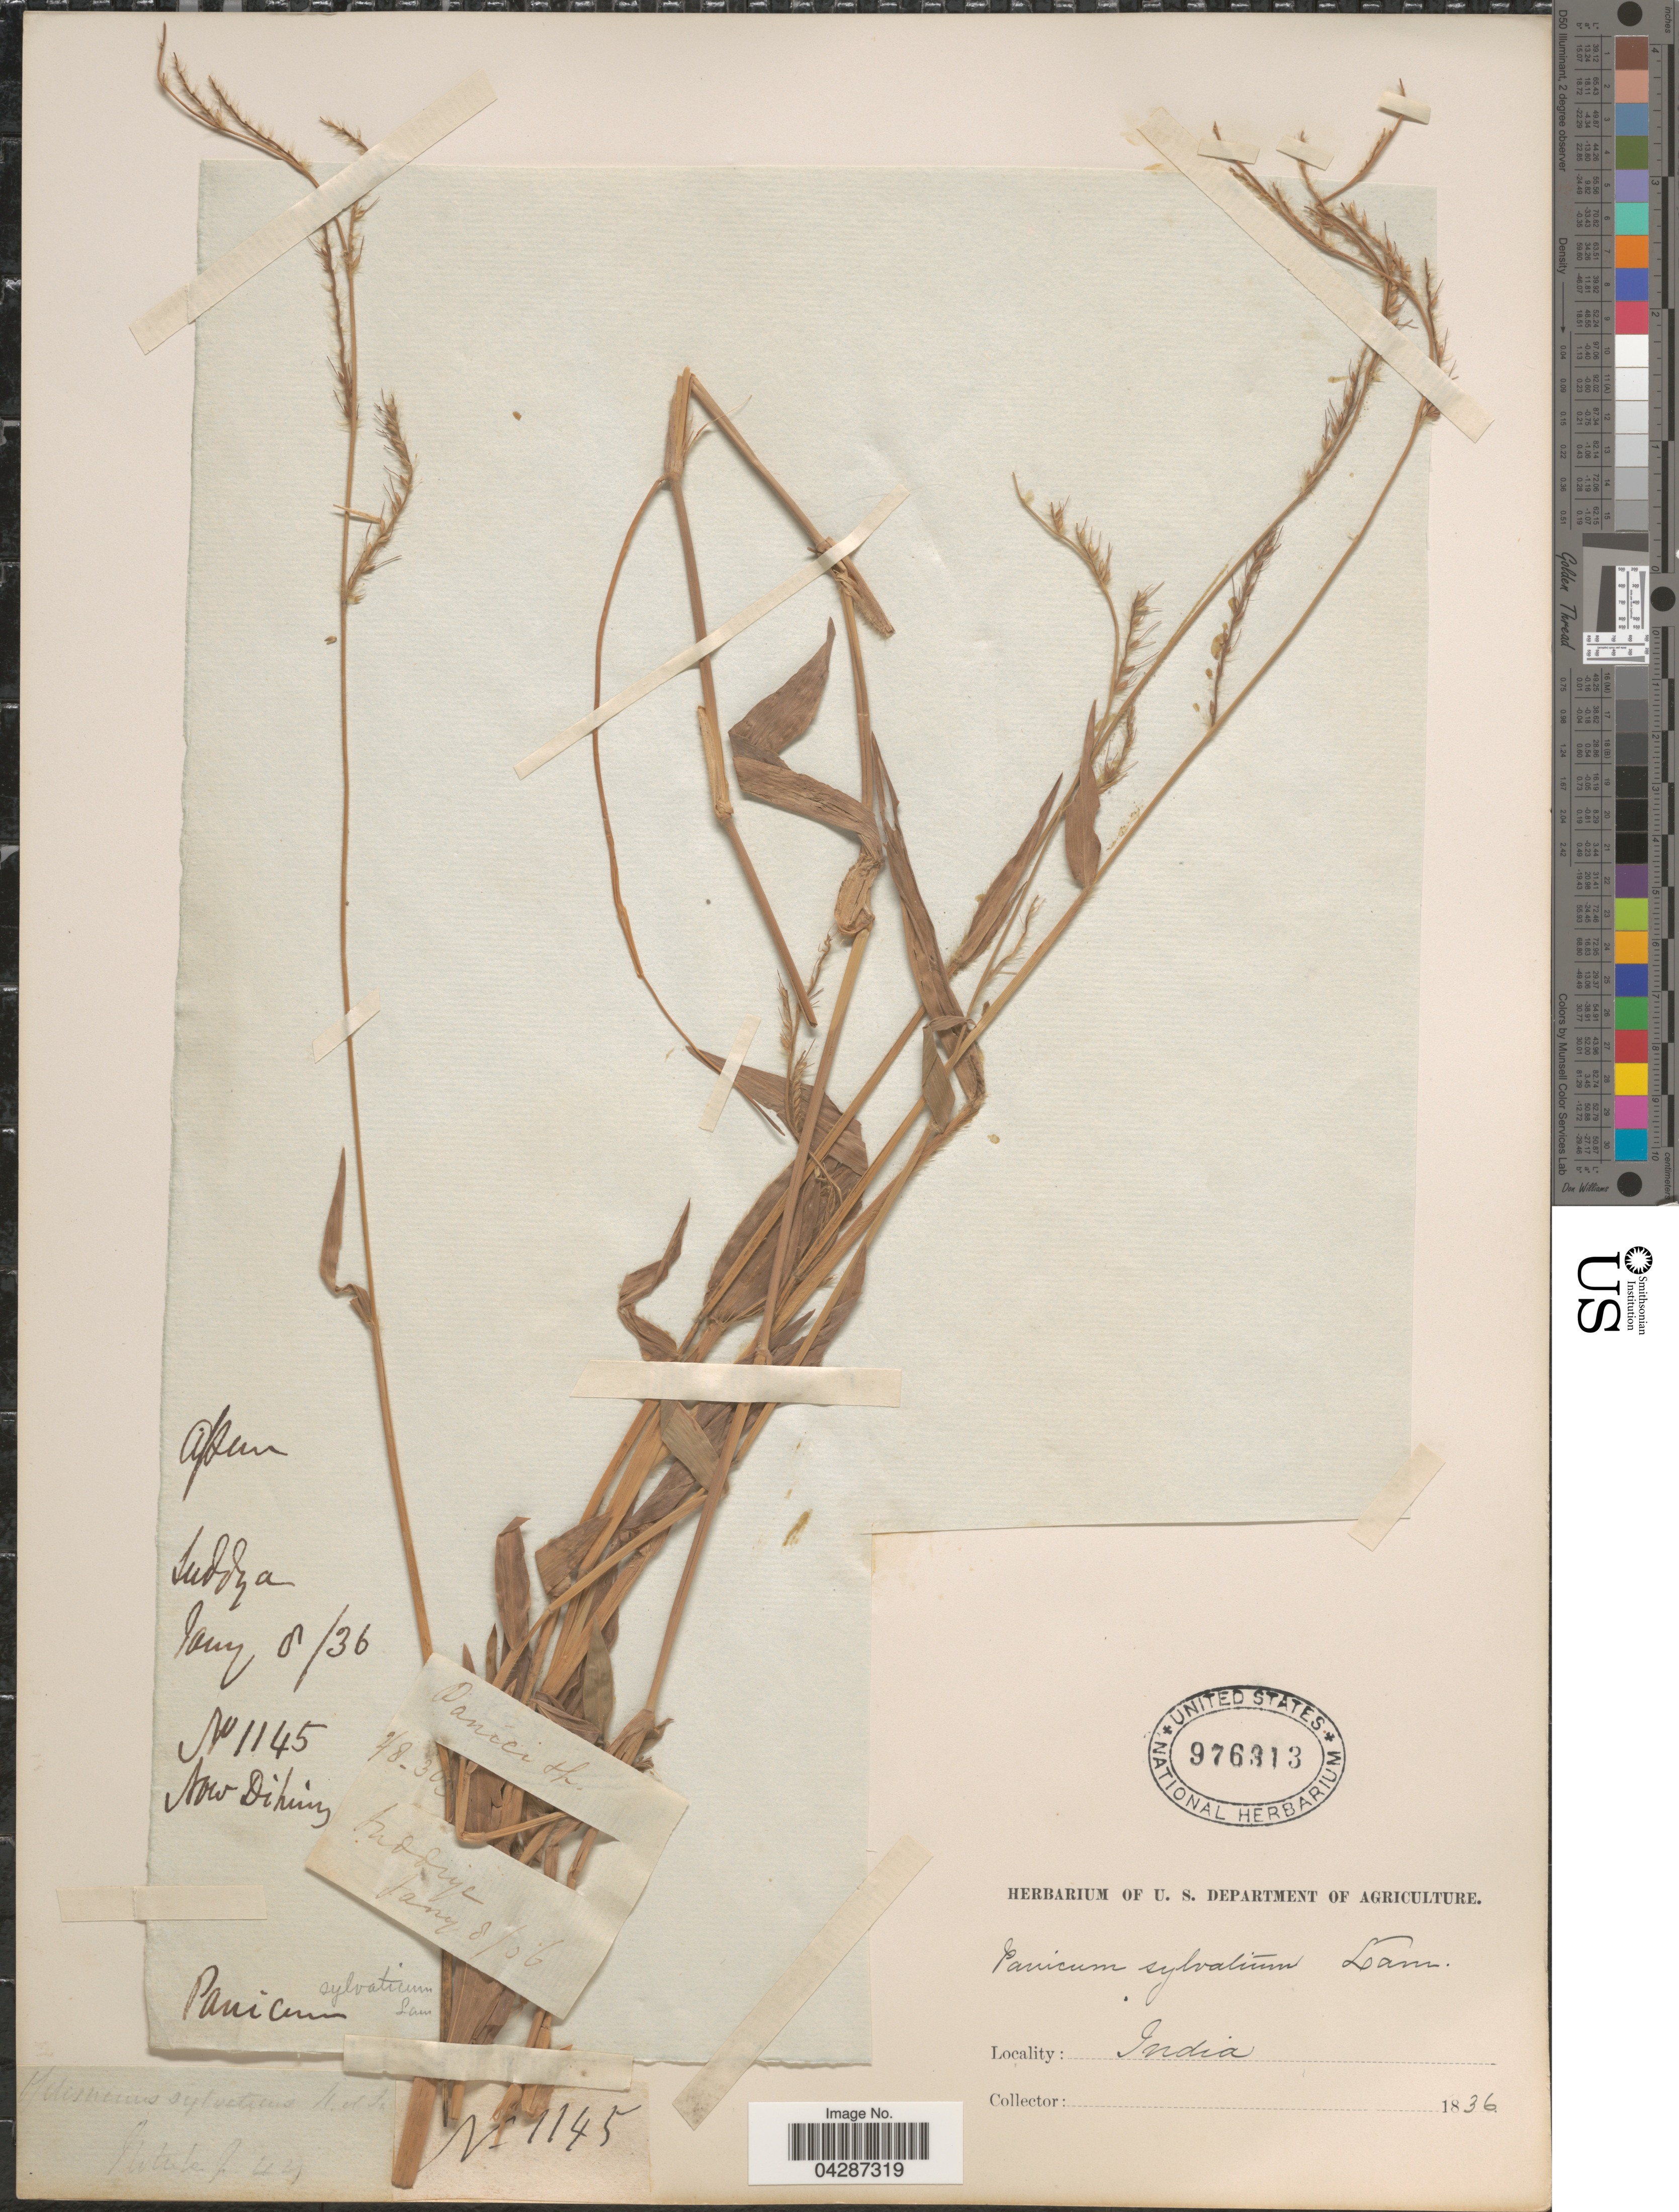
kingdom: Plantae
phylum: Tracheophyta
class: Liliopsida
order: Poales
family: Poaceae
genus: Oplismenus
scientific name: Oplismenus compositus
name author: (L.) P. Beauv.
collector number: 1145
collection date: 1836-05-08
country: India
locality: Now Dihins [interpreted] [unsure placement]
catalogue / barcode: US 976313